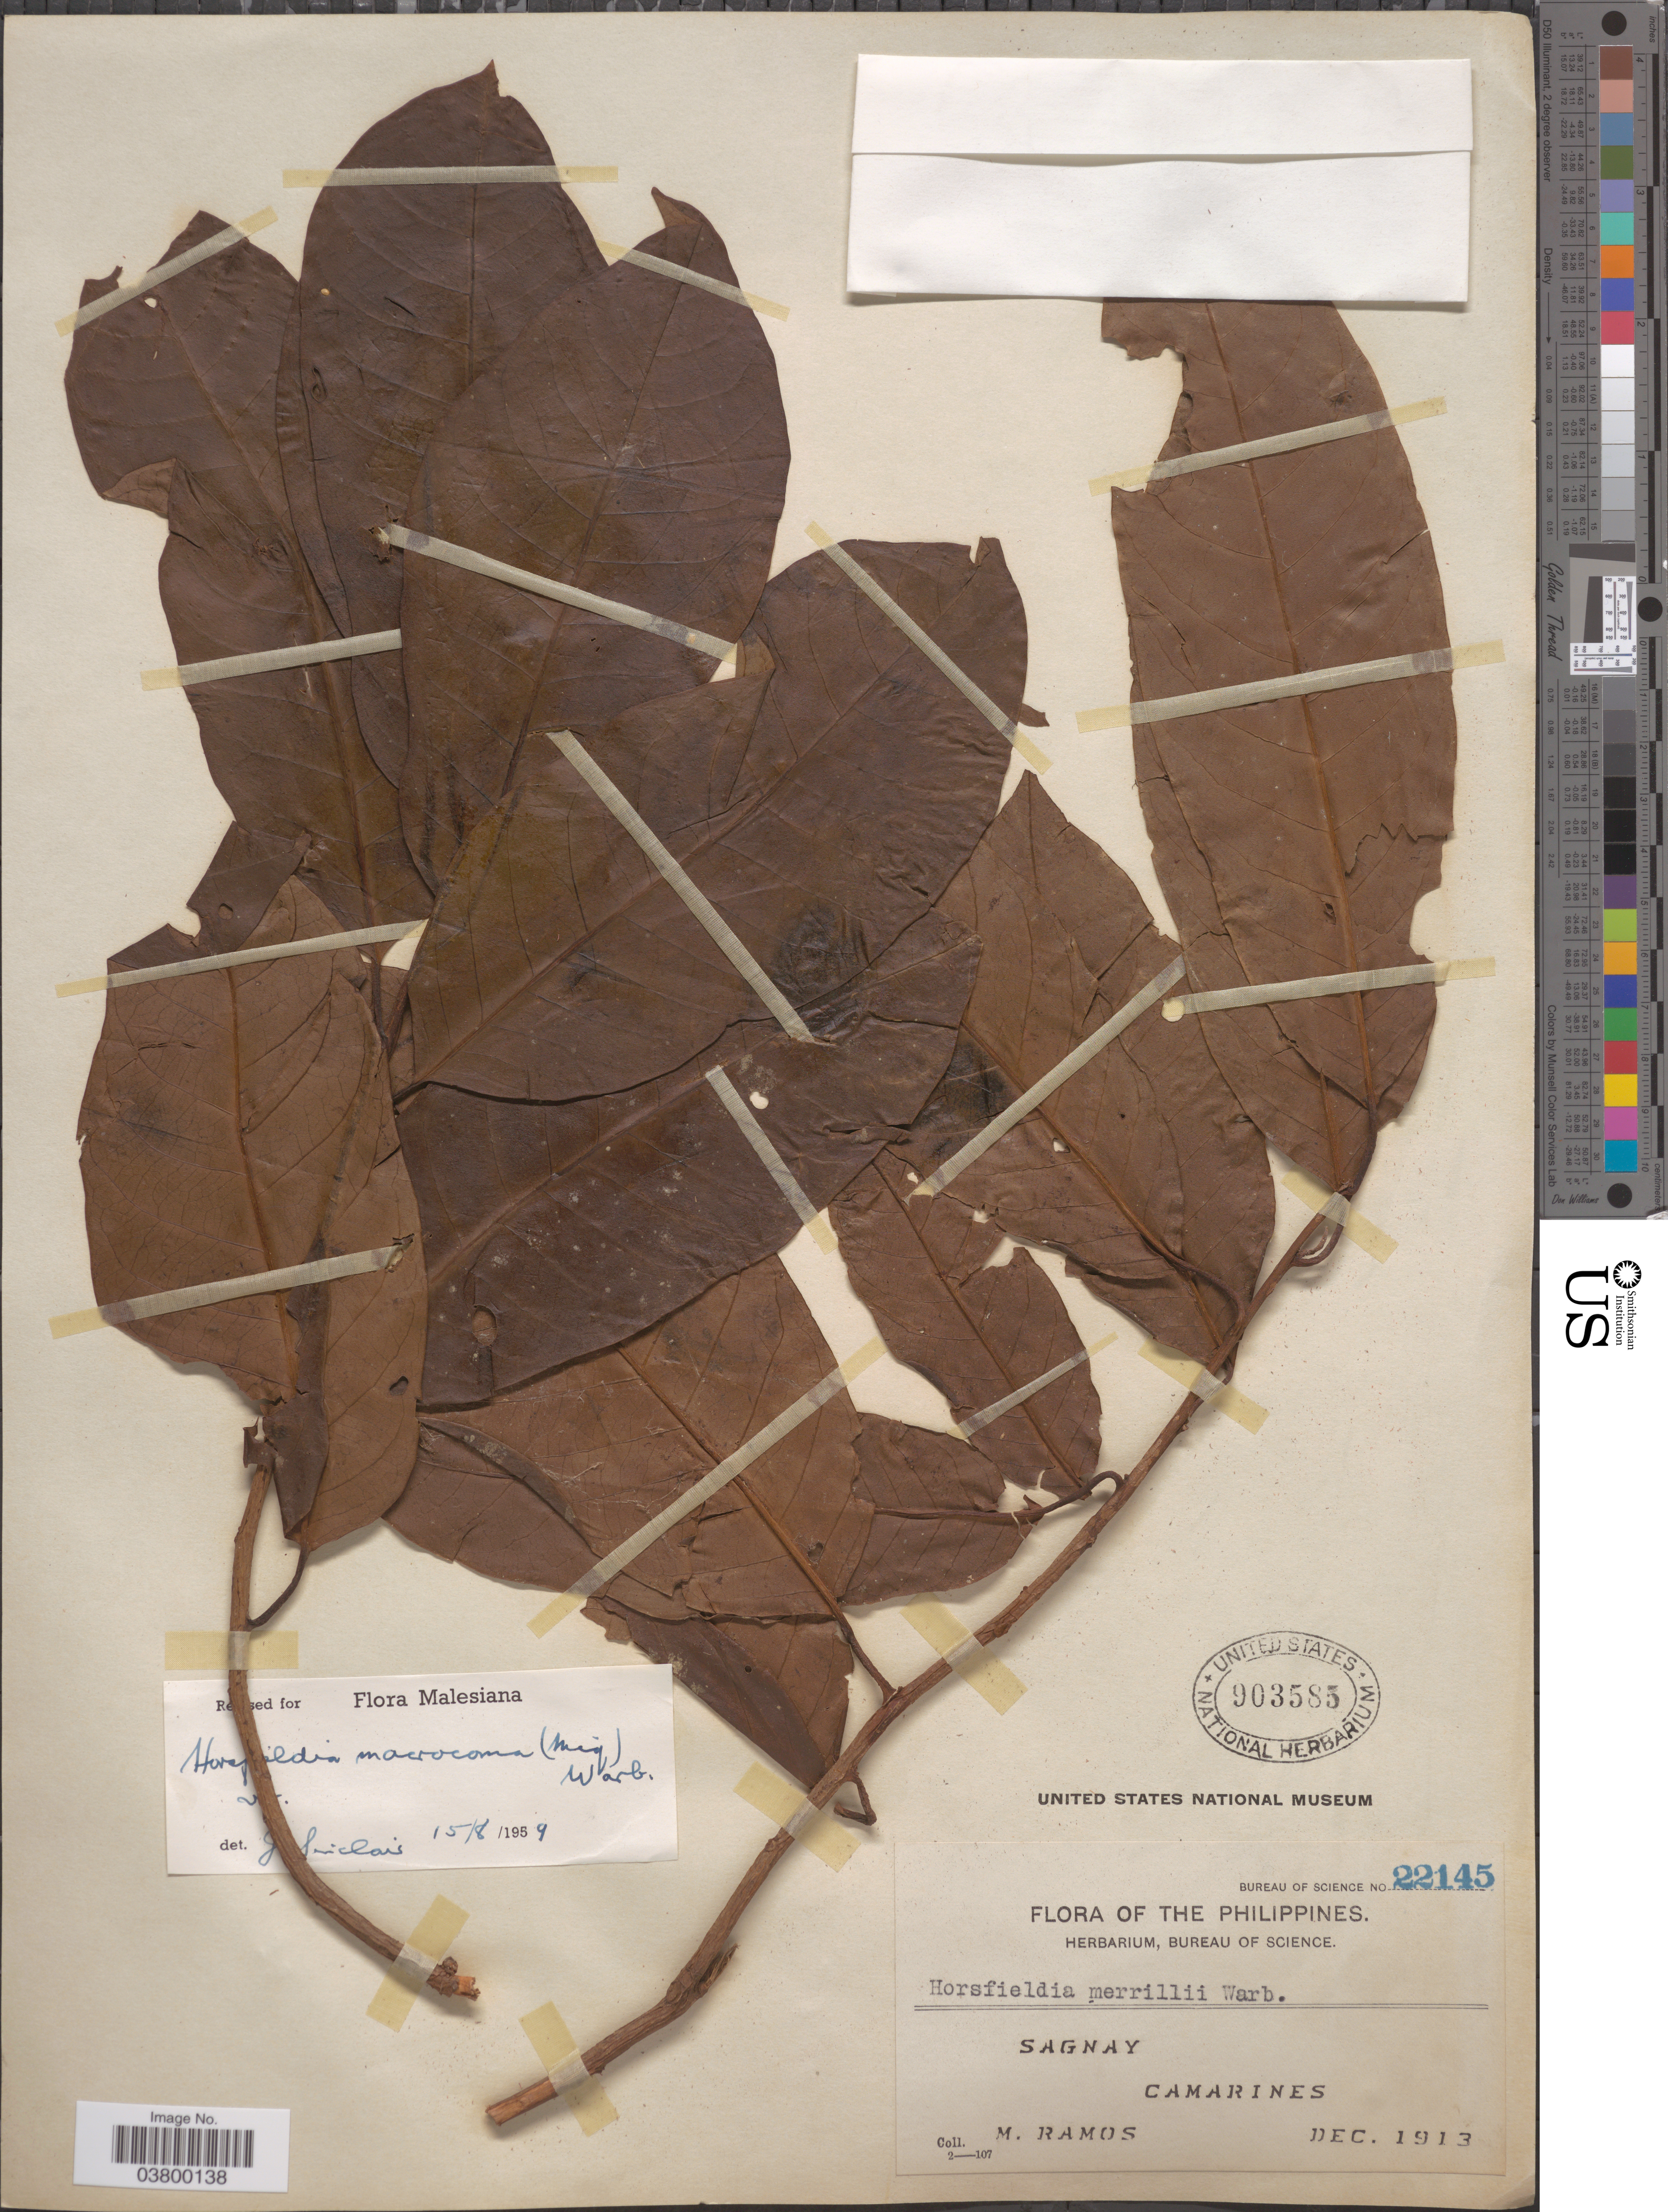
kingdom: Plantae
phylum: Tracheophyta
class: Magnoliopsida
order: Magnoliales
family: Myristicaceae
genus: Endocomia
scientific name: Endocomia macrocoma subsp. prainii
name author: (King) W.J. de Wilde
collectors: M. Ramos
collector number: Bureau of Science 22145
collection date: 1913-12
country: Philippines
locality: Sagnay. Camarines.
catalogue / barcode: US 903585